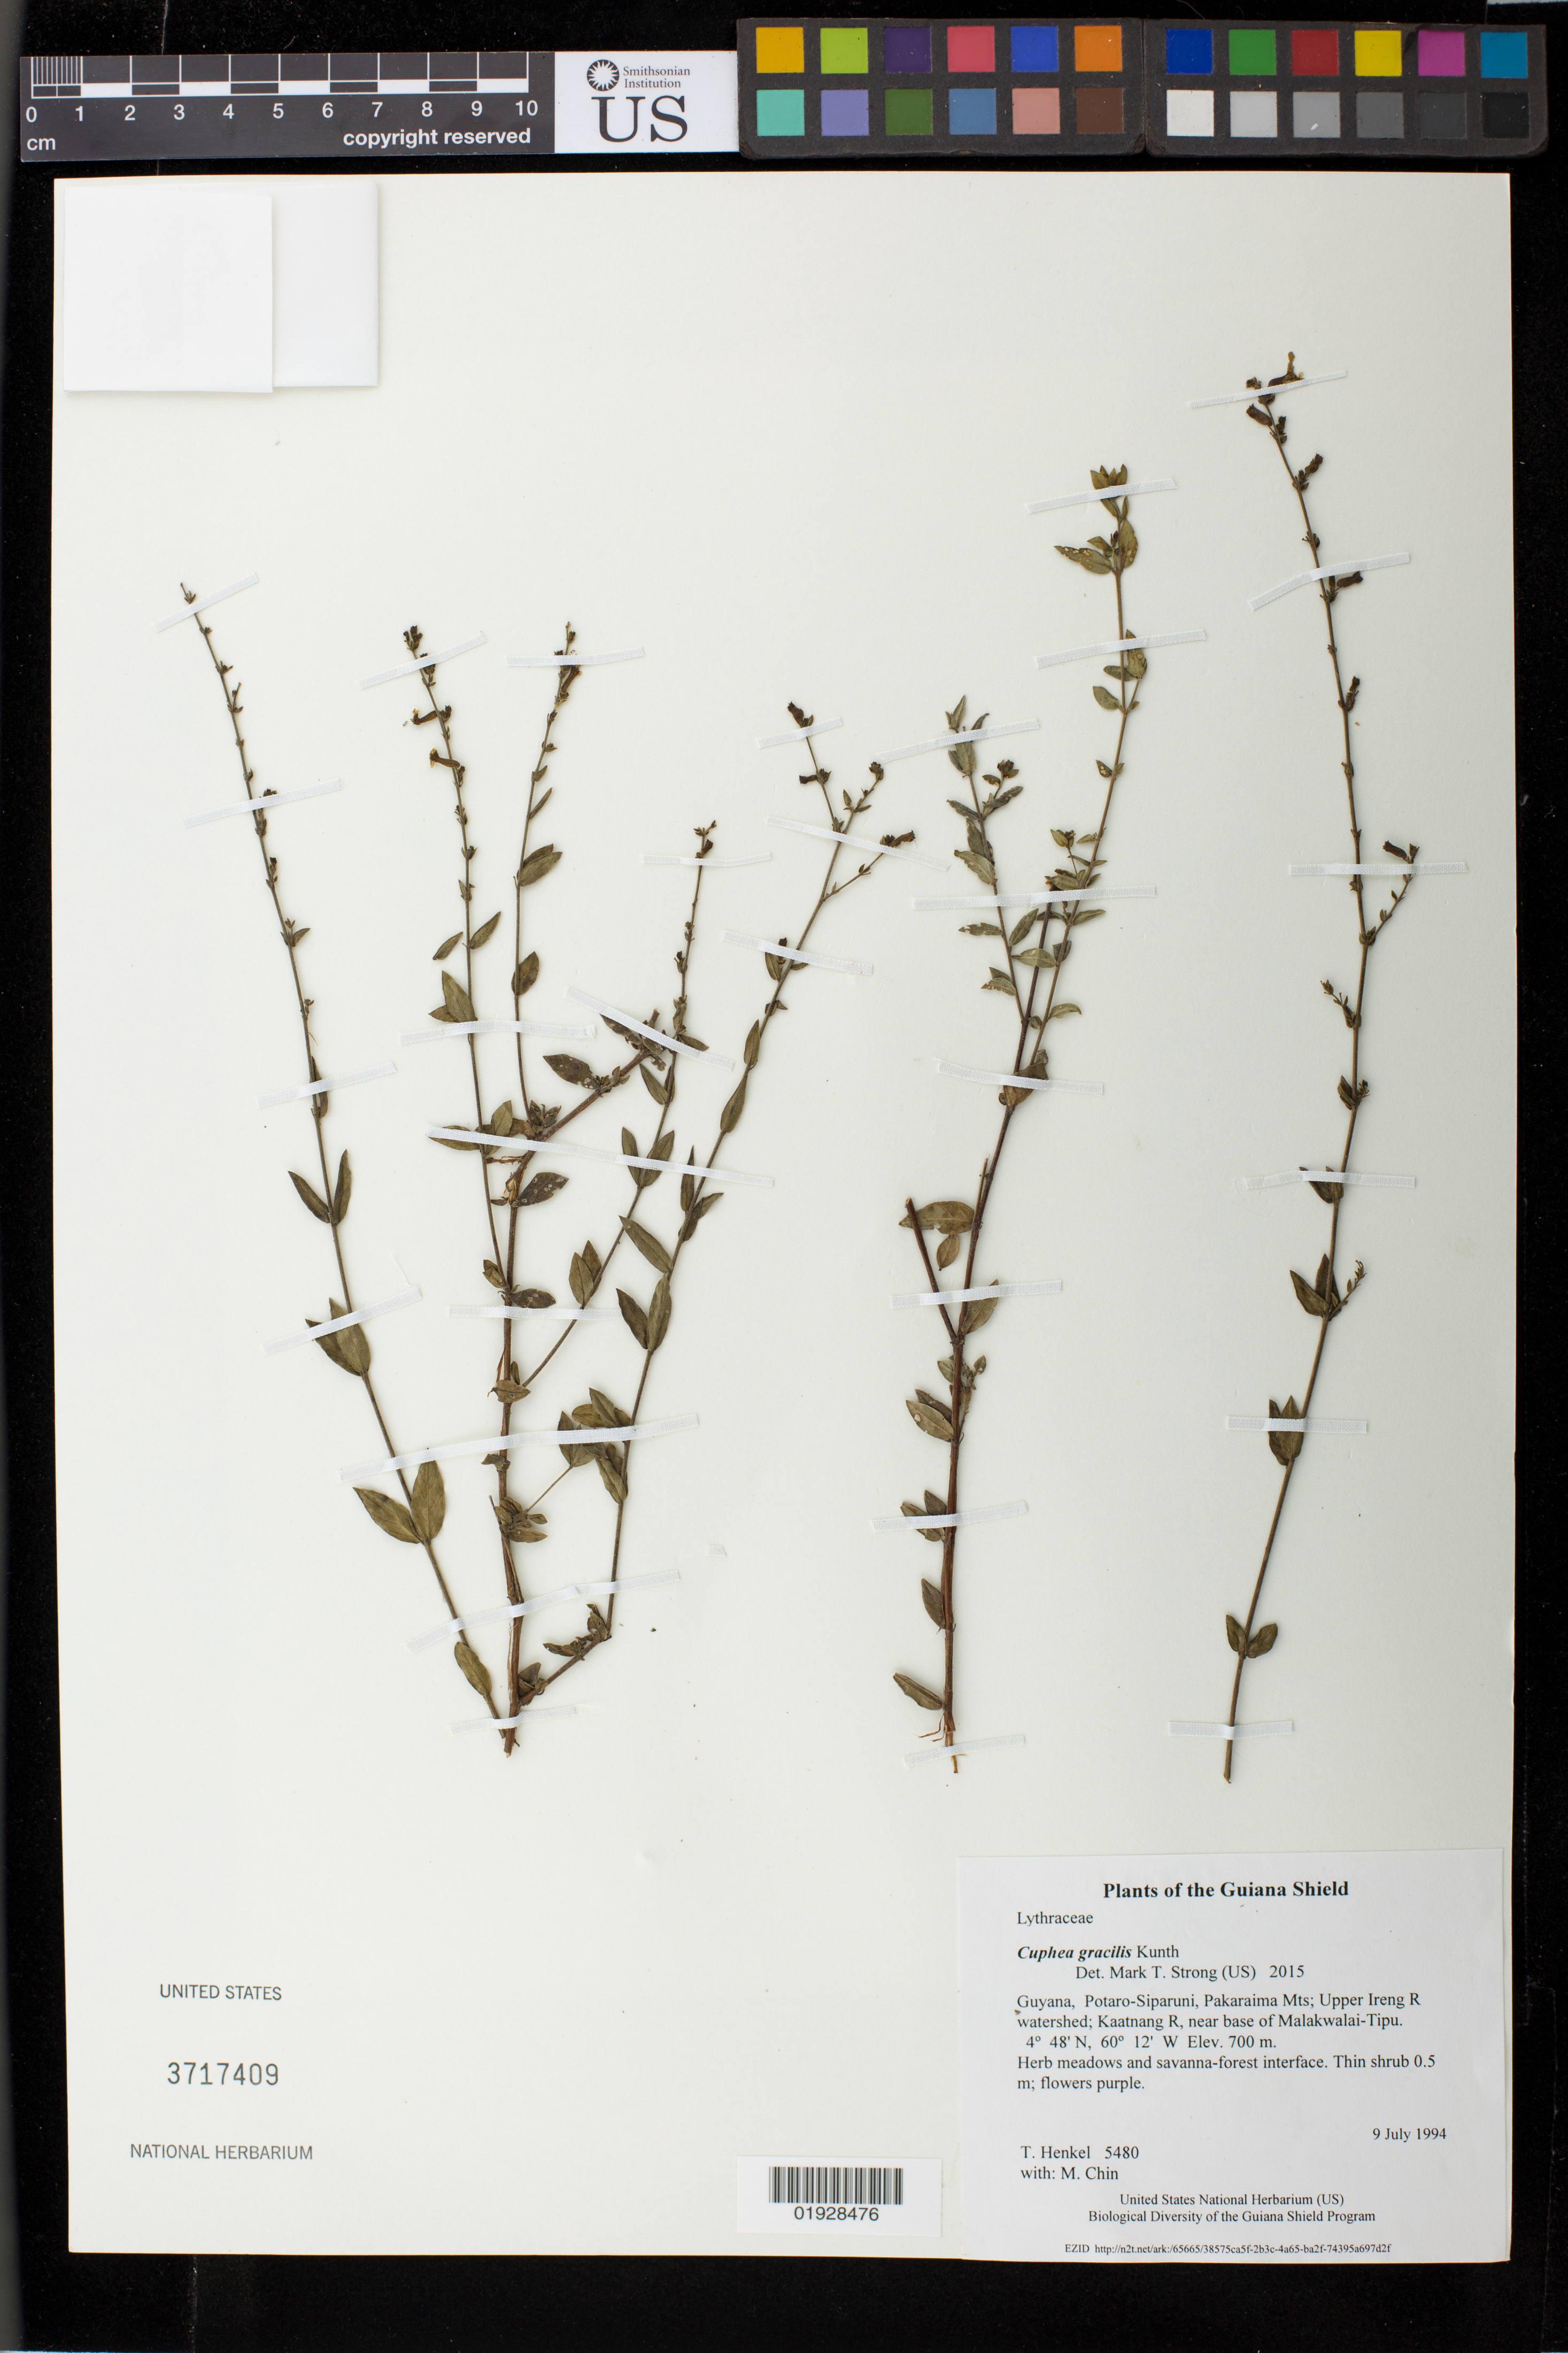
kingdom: Plantae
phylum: Tracheophyta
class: Magnoliopsida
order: Myrtales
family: Lythraceae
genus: Cuphea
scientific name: Cuphea gracilis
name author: Kunth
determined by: Strong, M. T., (US), Smithsonian Institution - National Museum of Natural History (UNITED STATES)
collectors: T. Henkel & M. Chin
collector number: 5480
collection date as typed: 9 July 1994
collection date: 1994-07-09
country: Guyana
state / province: Potaro-Siparuni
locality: Pakaraima Mts; Upper Ireng R watershed; Kaatnang R, near base of Malakwalai-Tipu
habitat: Herb meadows and savanna-forest interface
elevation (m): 700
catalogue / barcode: US 3717409